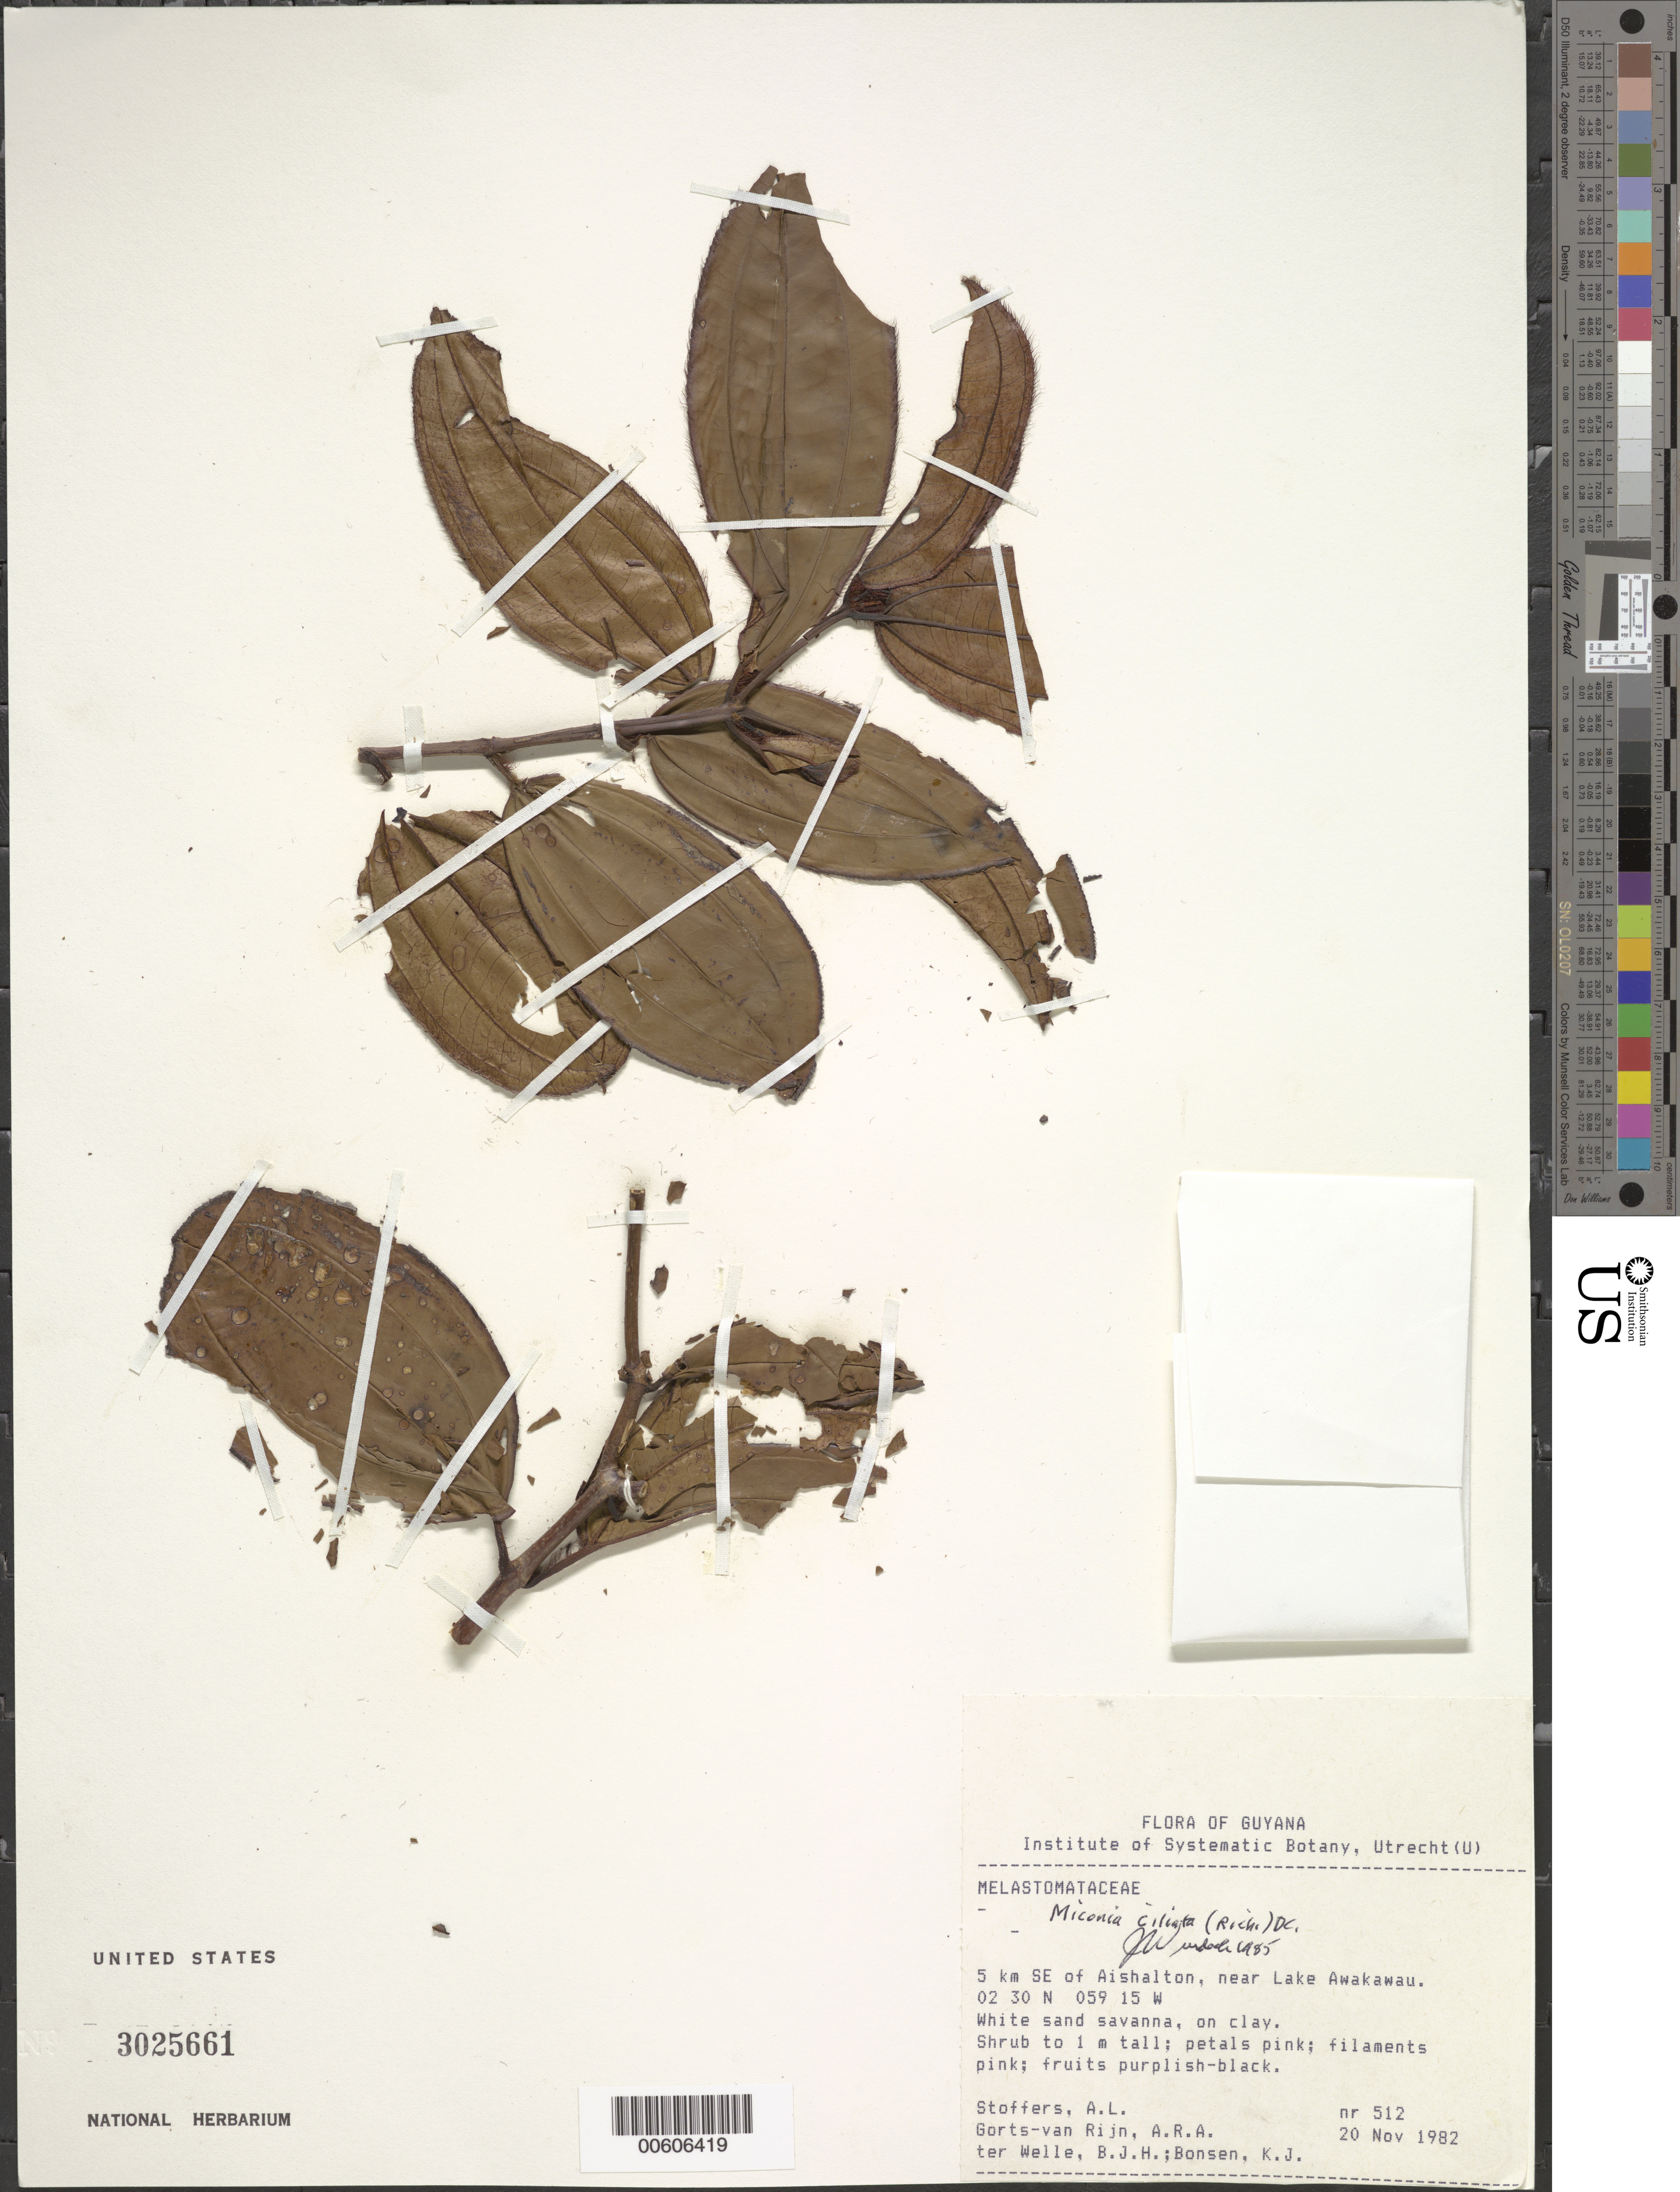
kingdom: Plantae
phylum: Tracheophyta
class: Magnoliopsida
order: Myrtales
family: Melastomataceae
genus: Miconia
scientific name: Miconia ciliata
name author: (Rich.) DC.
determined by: Wurdack, John J., (US), US (UNITED STATES)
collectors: A. Stoffers, A. .R. A. Görts-van Rijn, B. Welle & K. Bonsen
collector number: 512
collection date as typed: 20-Nov-82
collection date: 1982-11-20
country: Guyana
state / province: U. Takutu-U. Essequibo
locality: Aishalton, 5 km SE of, near Lake Awakawau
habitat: White sand savanna, on clay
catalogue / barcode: US 3025661